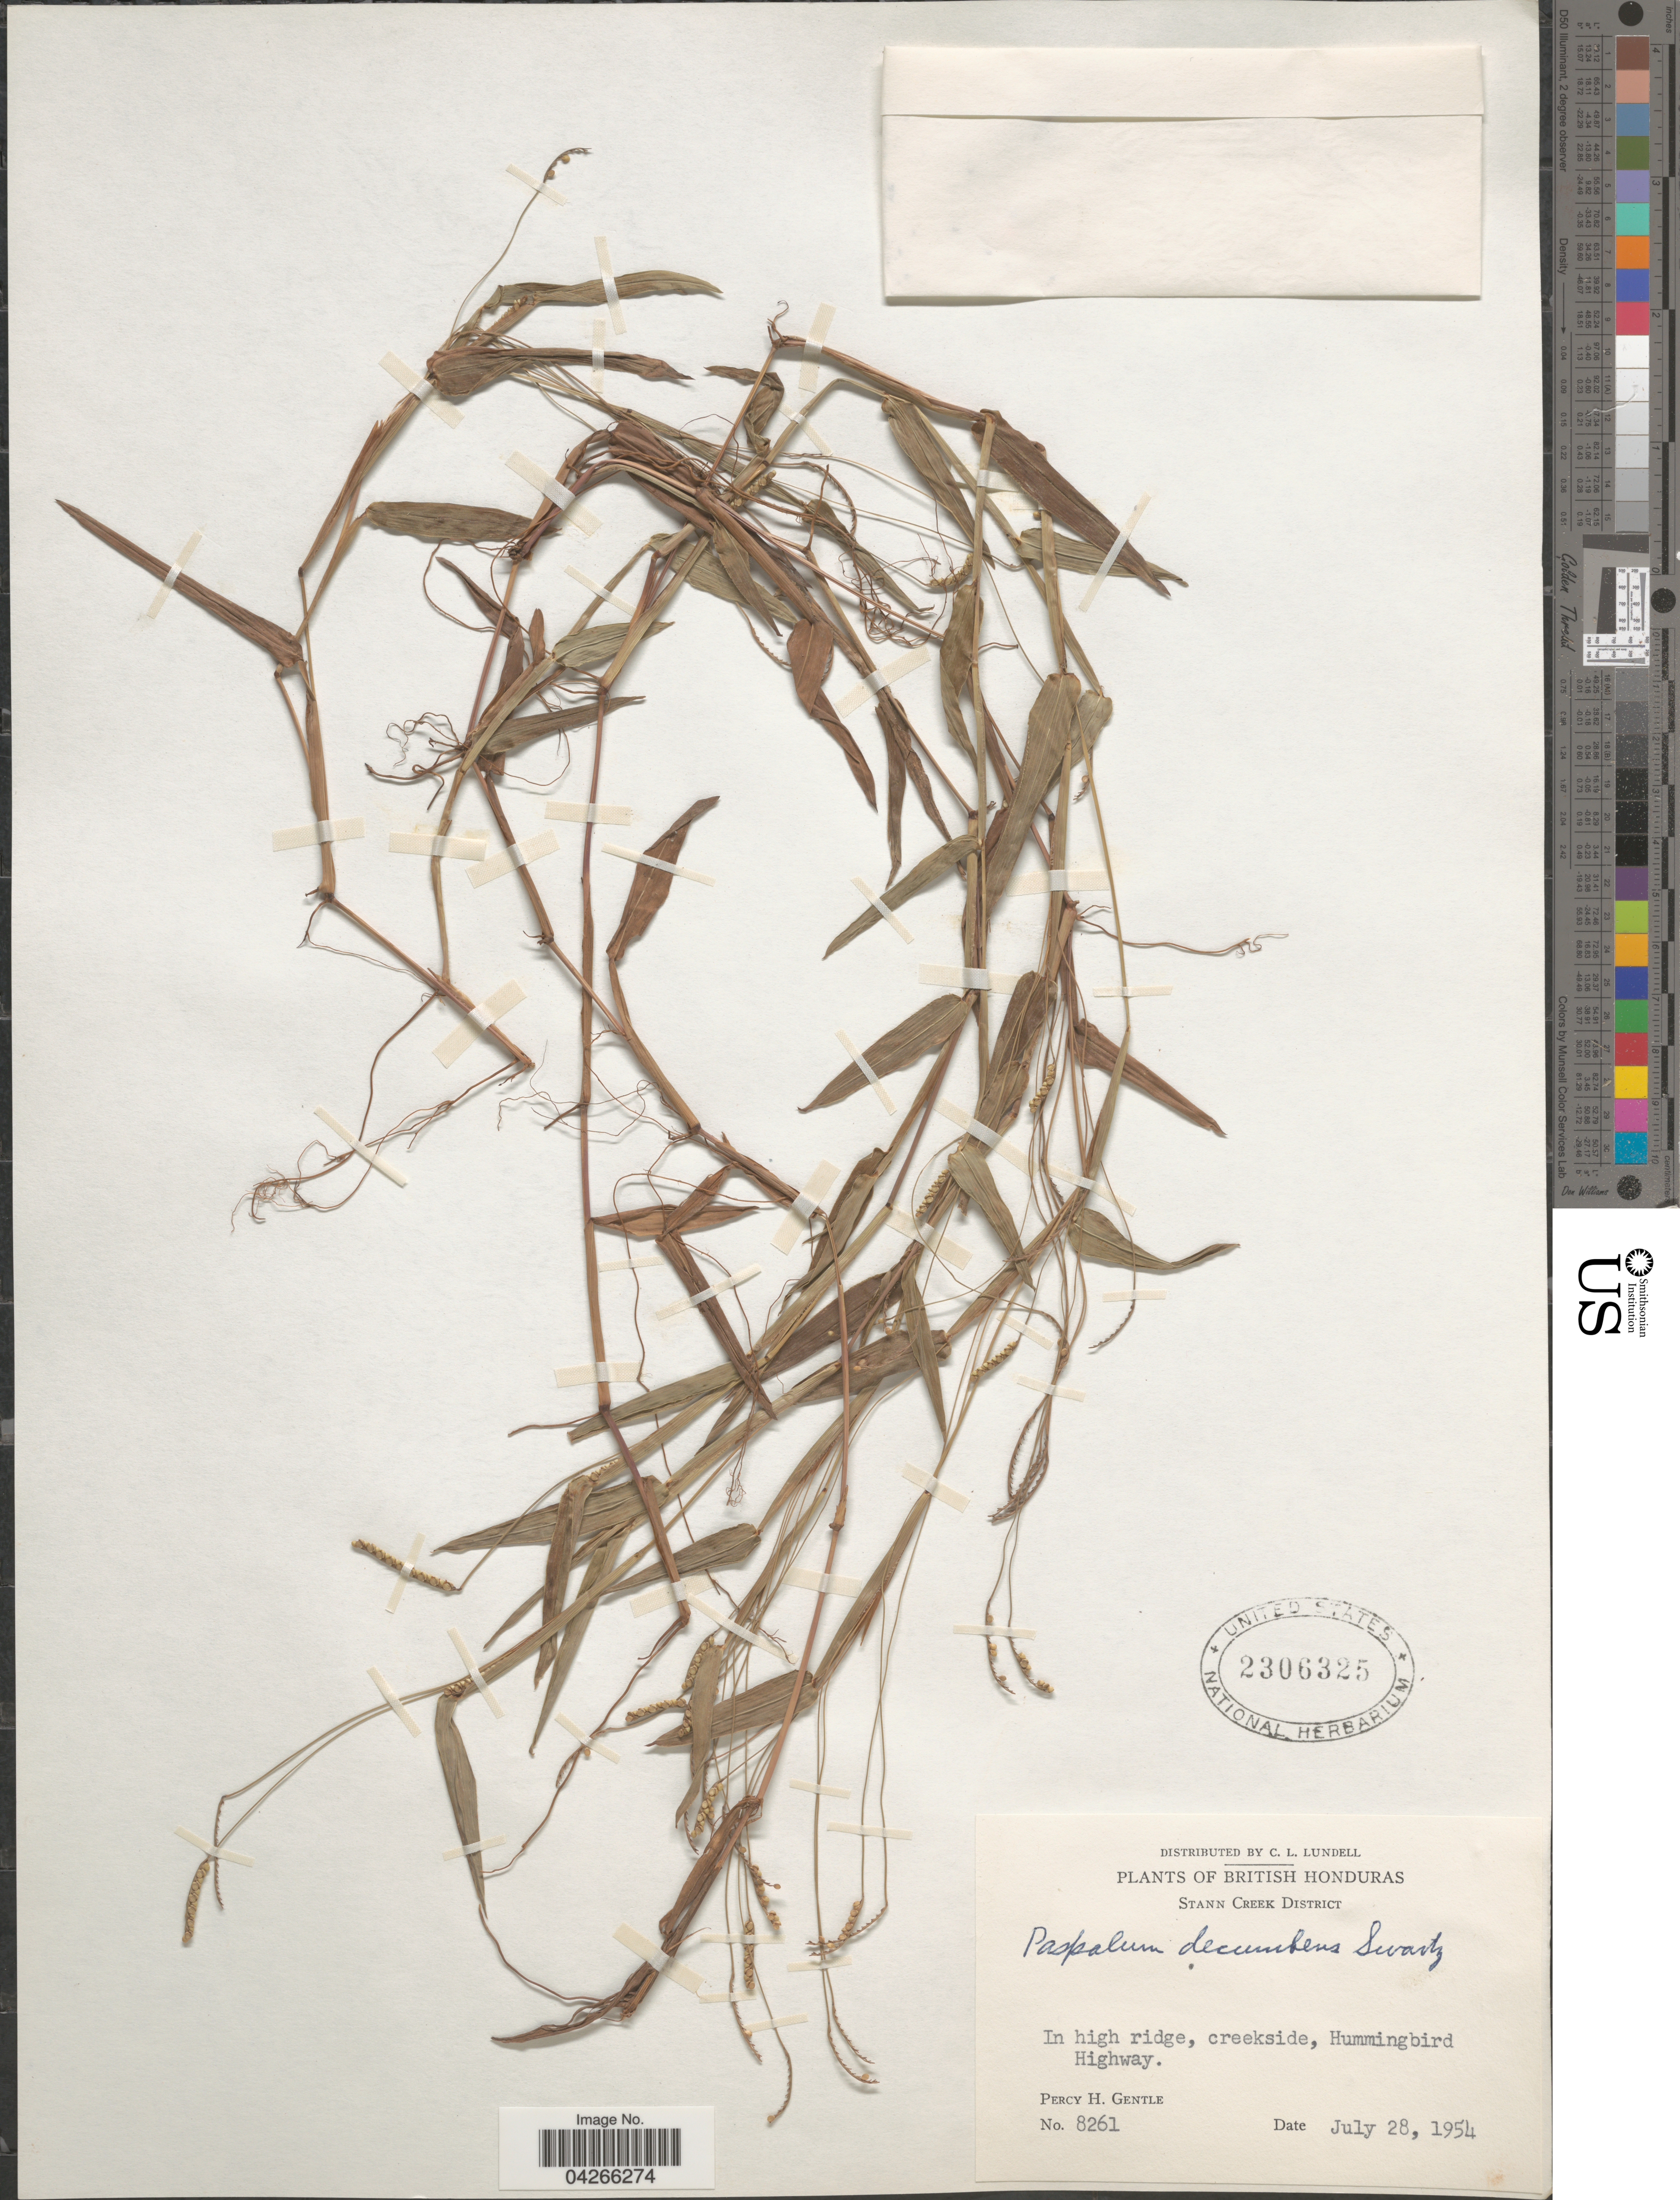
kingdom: Plantae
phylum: Tracheophyta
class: Liliopsida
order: Poales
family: Poaceae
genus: Paspalum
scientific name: Paspalum decumbens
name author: Sw.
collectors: P. H. Gentle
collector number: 8261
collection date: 1954-07-28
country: Belize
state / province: Stann Creek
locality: British Honduras. Stann Creek District. In high ridge, creekside, Hummingbird Highway.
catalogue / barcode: US 2306325